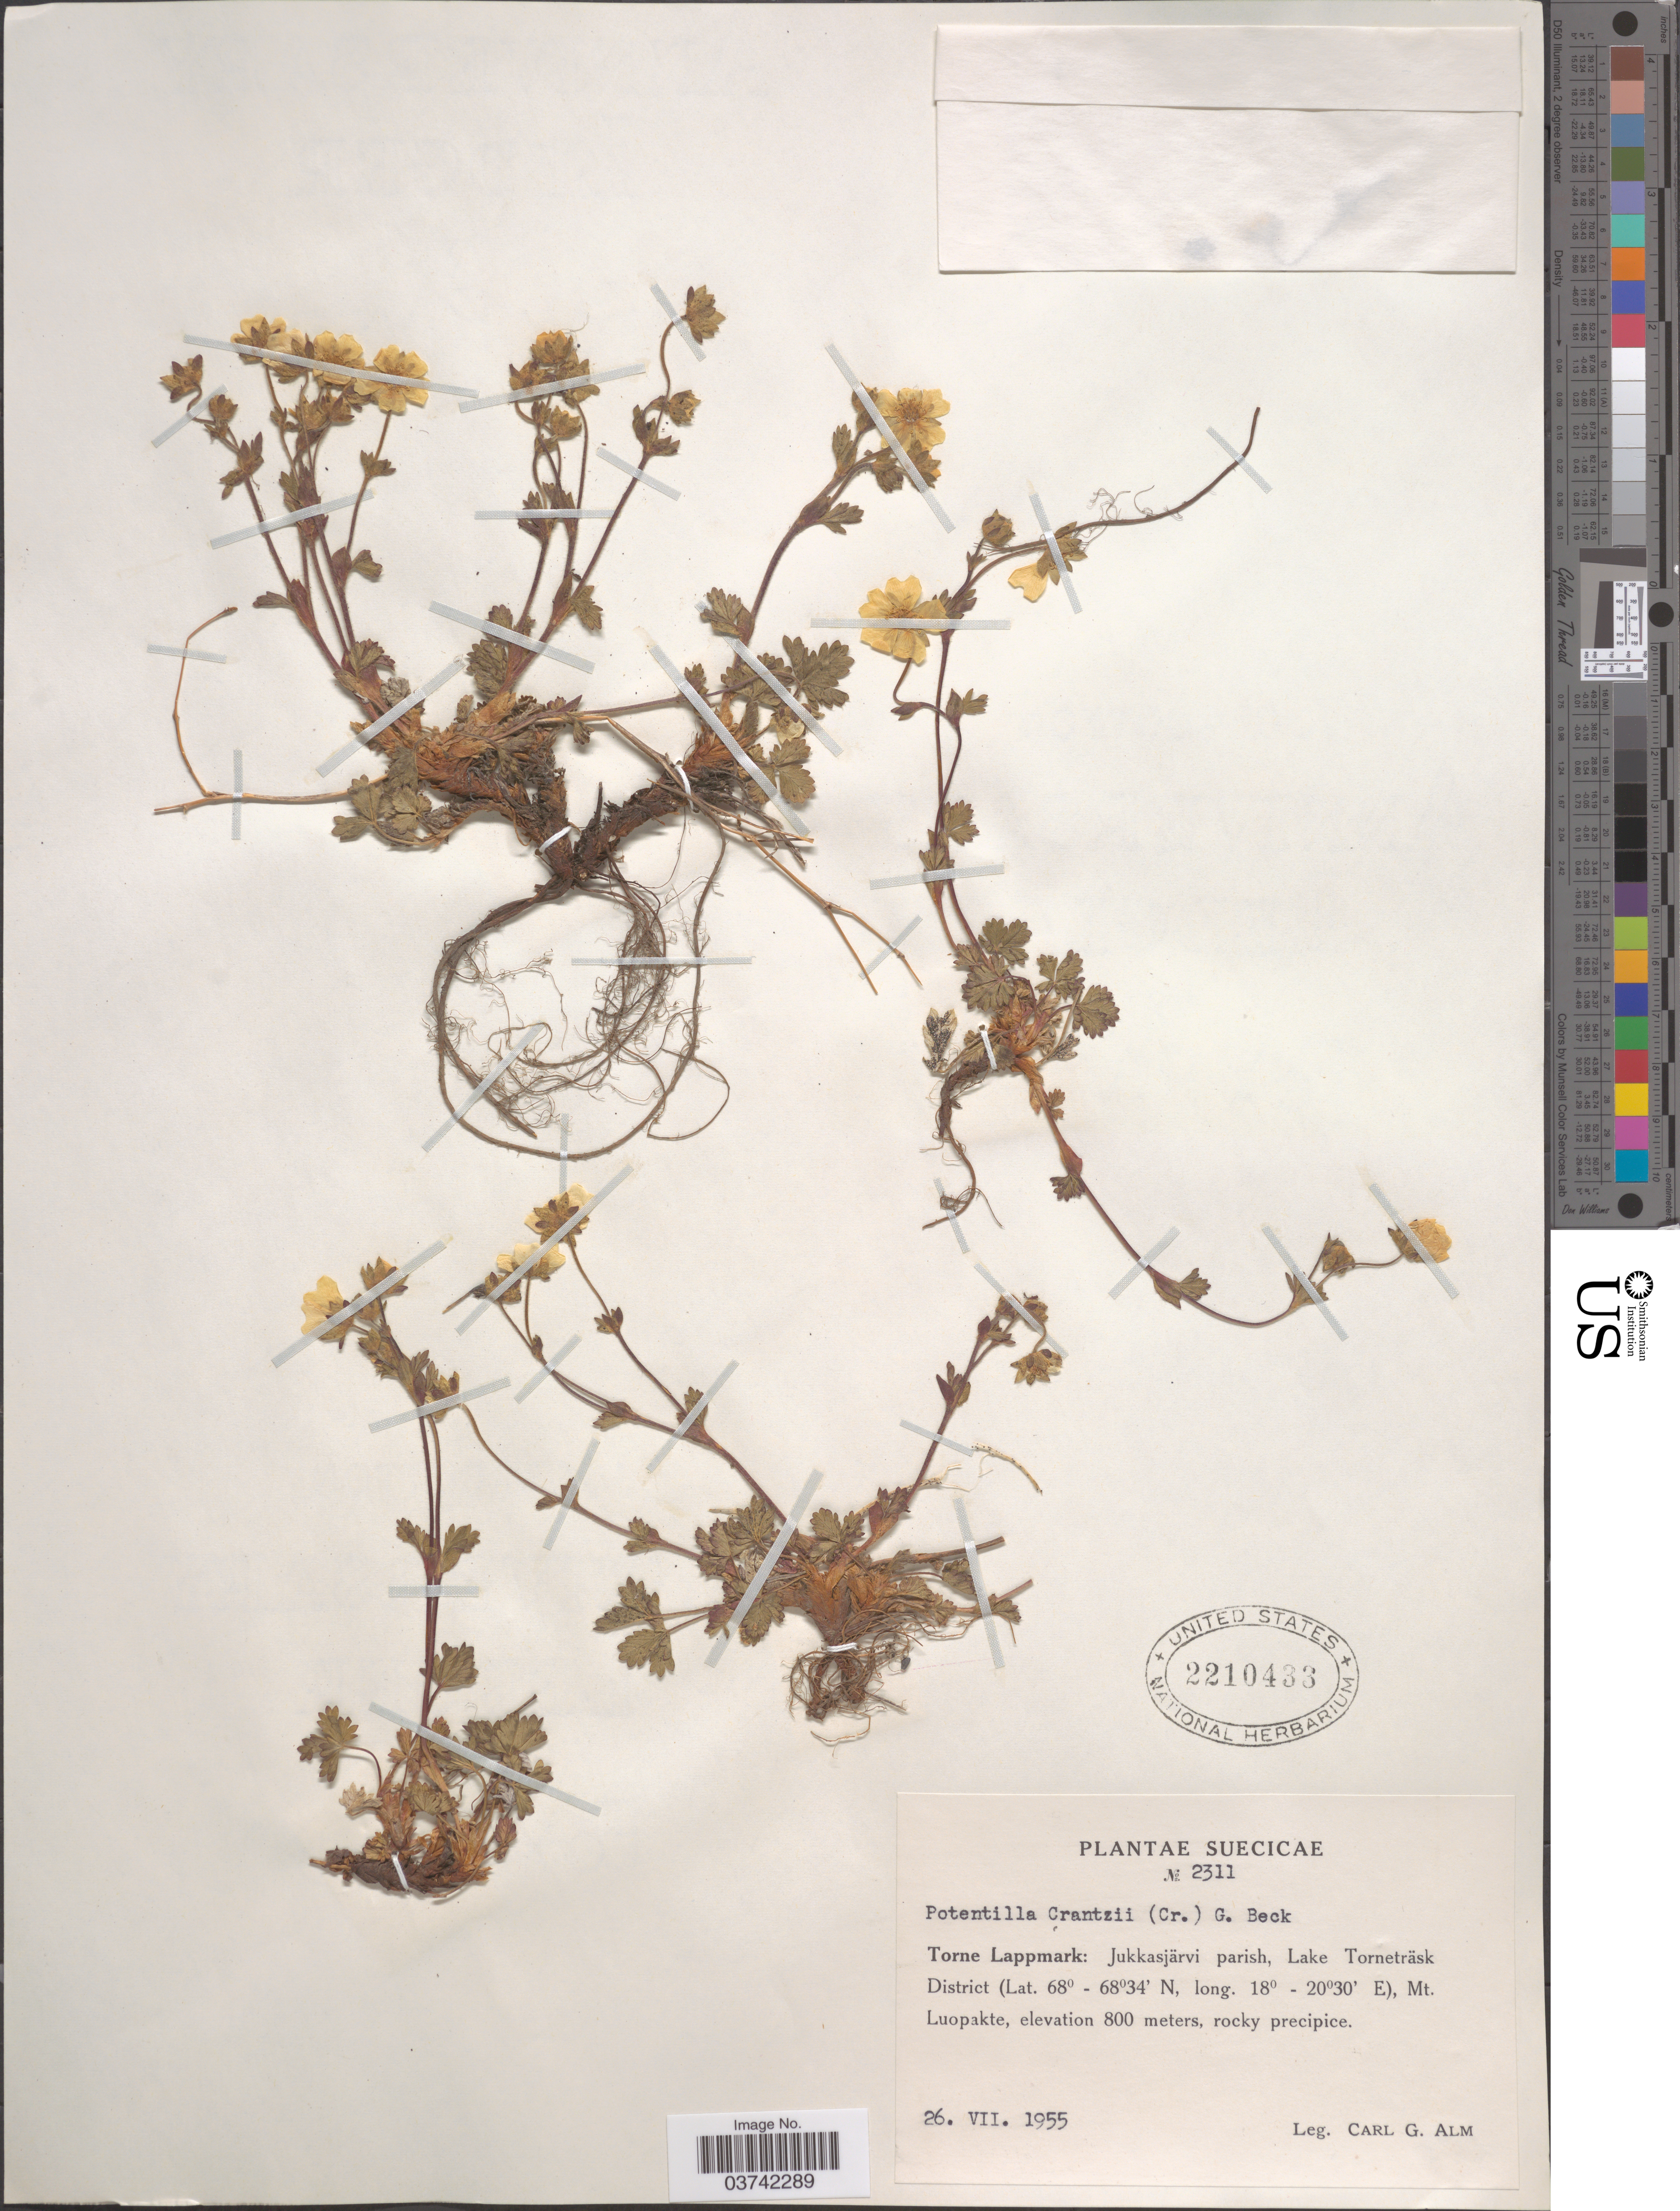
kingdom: Plantae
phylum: Tracheophyta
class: Magnoliopsida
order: Rosales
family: Rosaceae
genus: Potentilla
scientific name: Potentilla crantzii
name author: (Crantz) Beck ex Fritsch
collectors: C. G. Alm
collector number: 2311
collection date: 1955-07-26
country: Sweden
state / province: Norrbotten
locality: Suecicae. Torne Lappmark: Jukkasjärvi parish, Lake Torneträsk District, Mt. Luopakte.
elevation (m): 800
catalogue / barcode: US 2210433